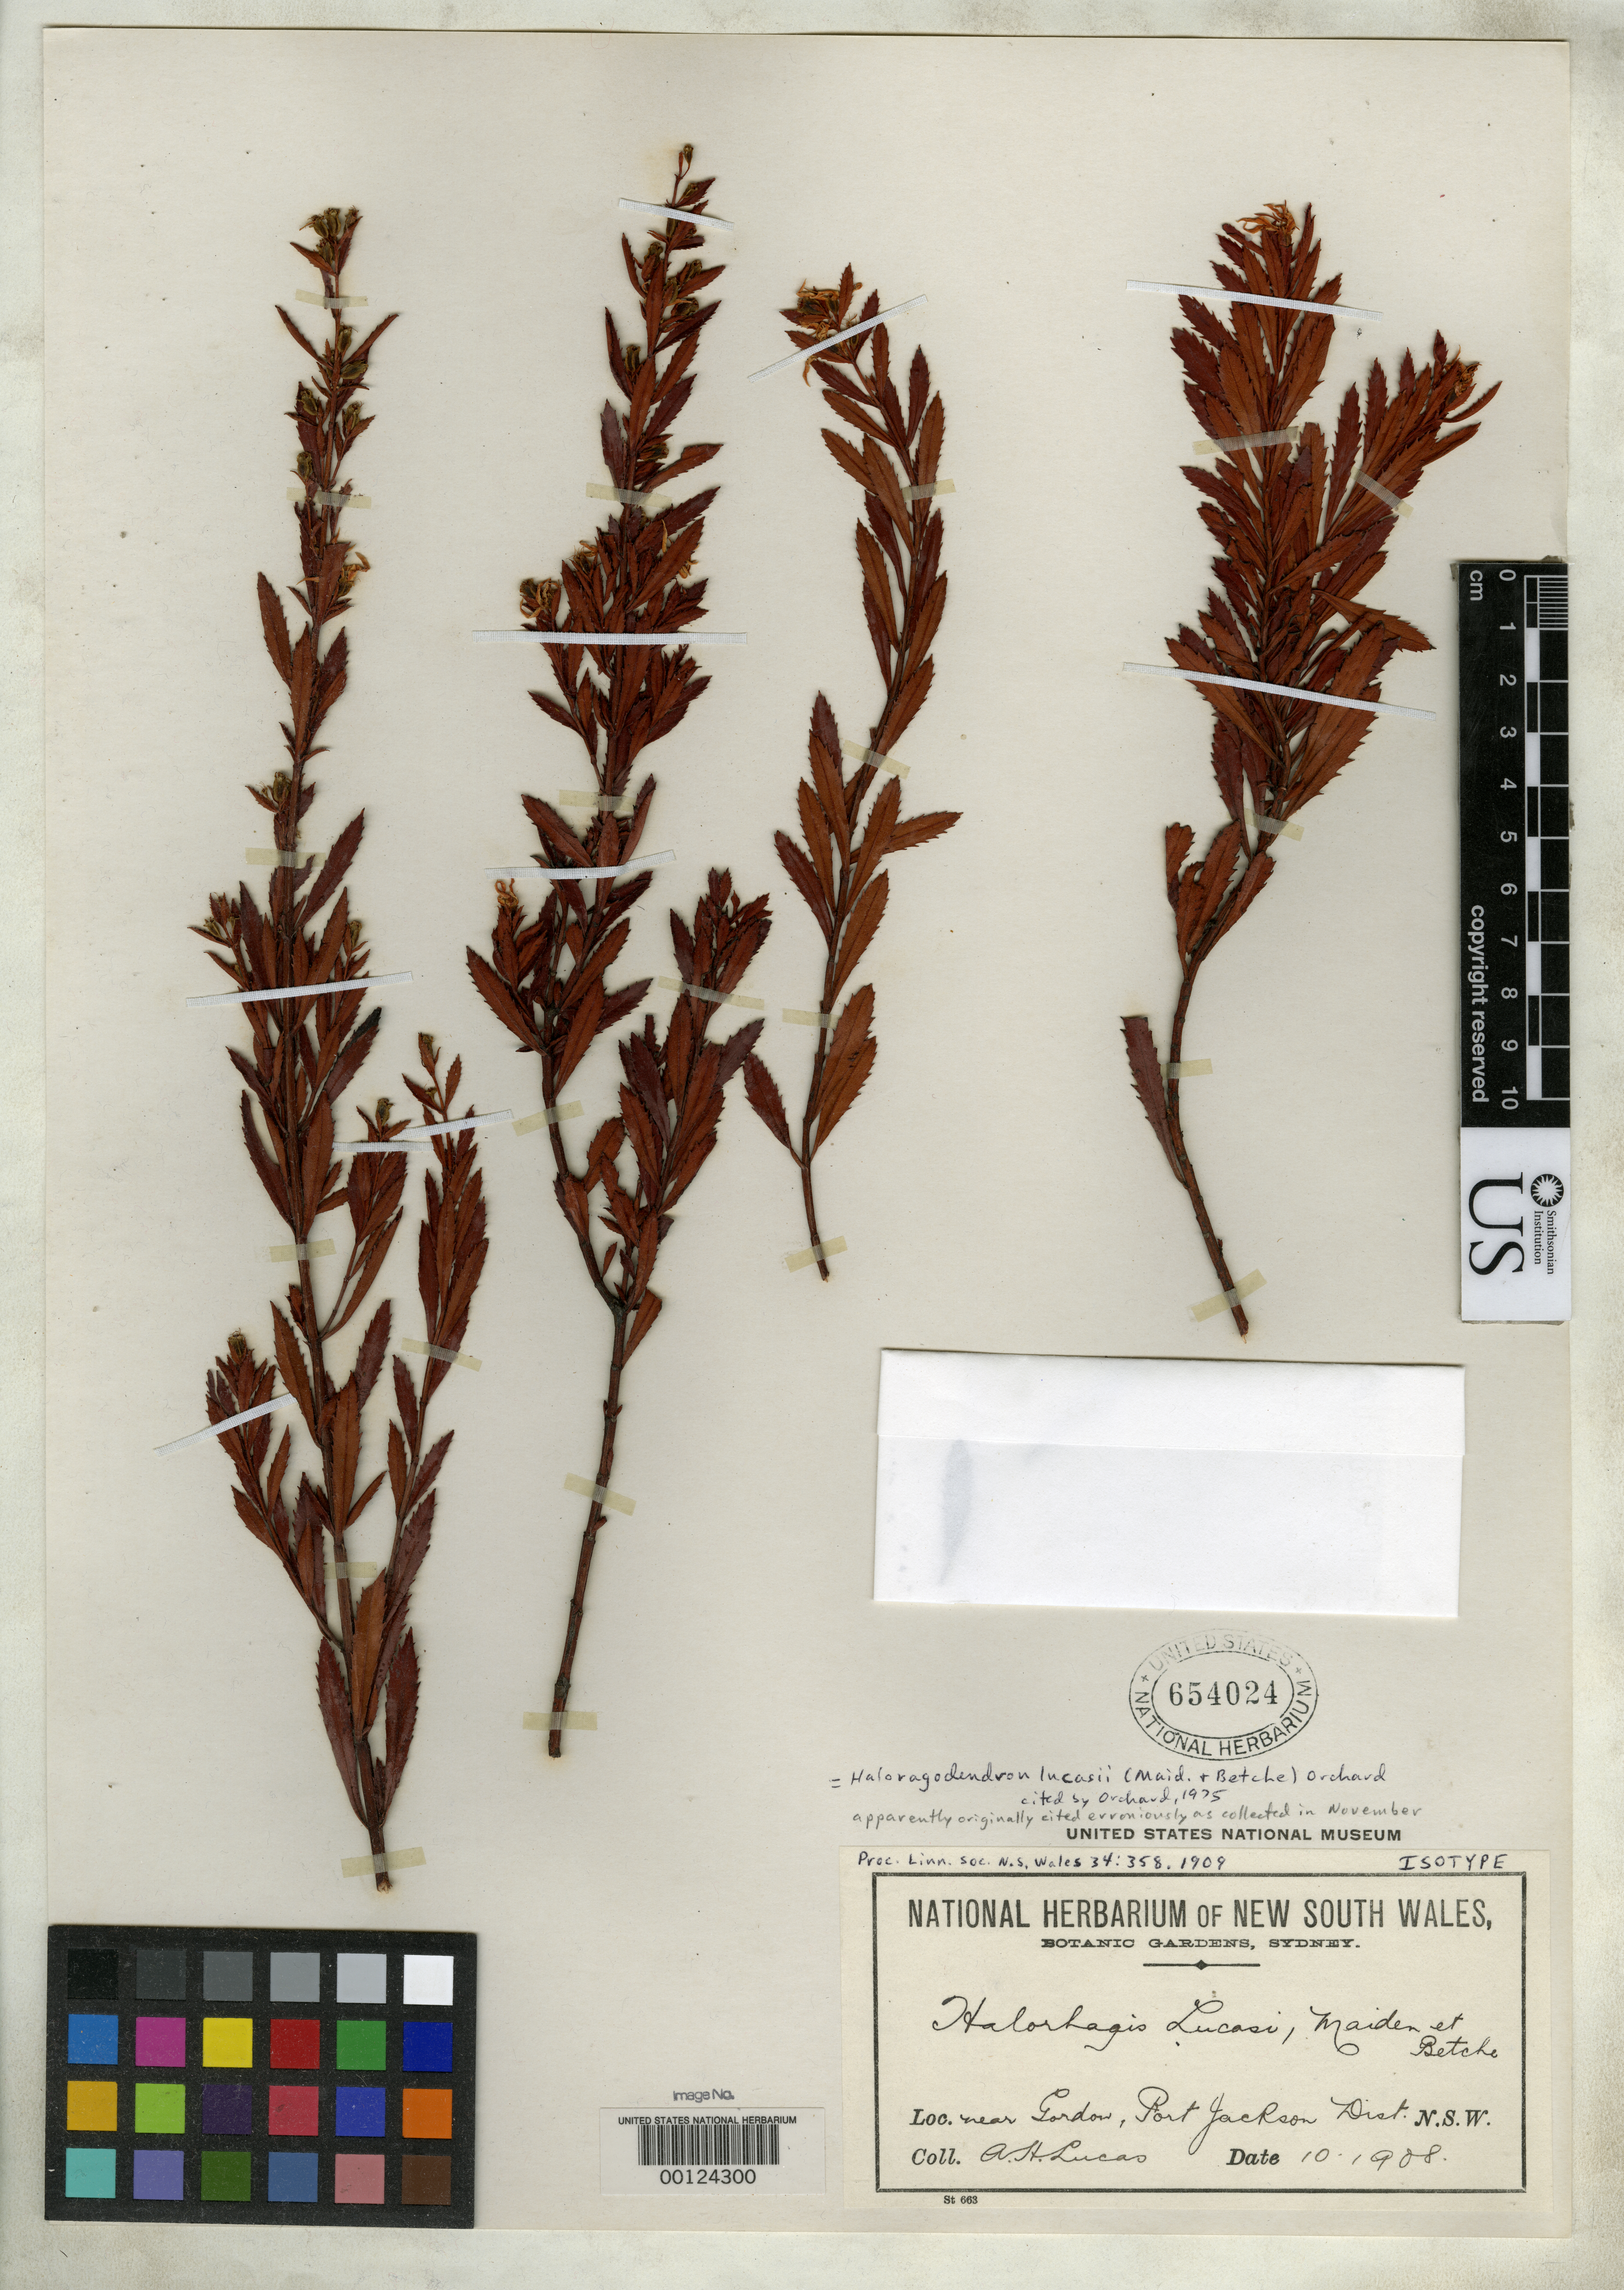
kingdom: Plantae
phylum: Tracheophyta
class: Magnoliopsida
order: Saxifragales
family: Haloragaceae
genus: Haloragis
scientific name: Haloragis lucasi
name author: Maiden & Betche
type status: Isotype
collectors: A. H. Lucas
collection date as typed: Oct 1908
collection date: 1908-10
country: Australia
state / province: New South Wales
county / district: Jackson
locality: Near Gordon.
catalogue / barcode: US 654024